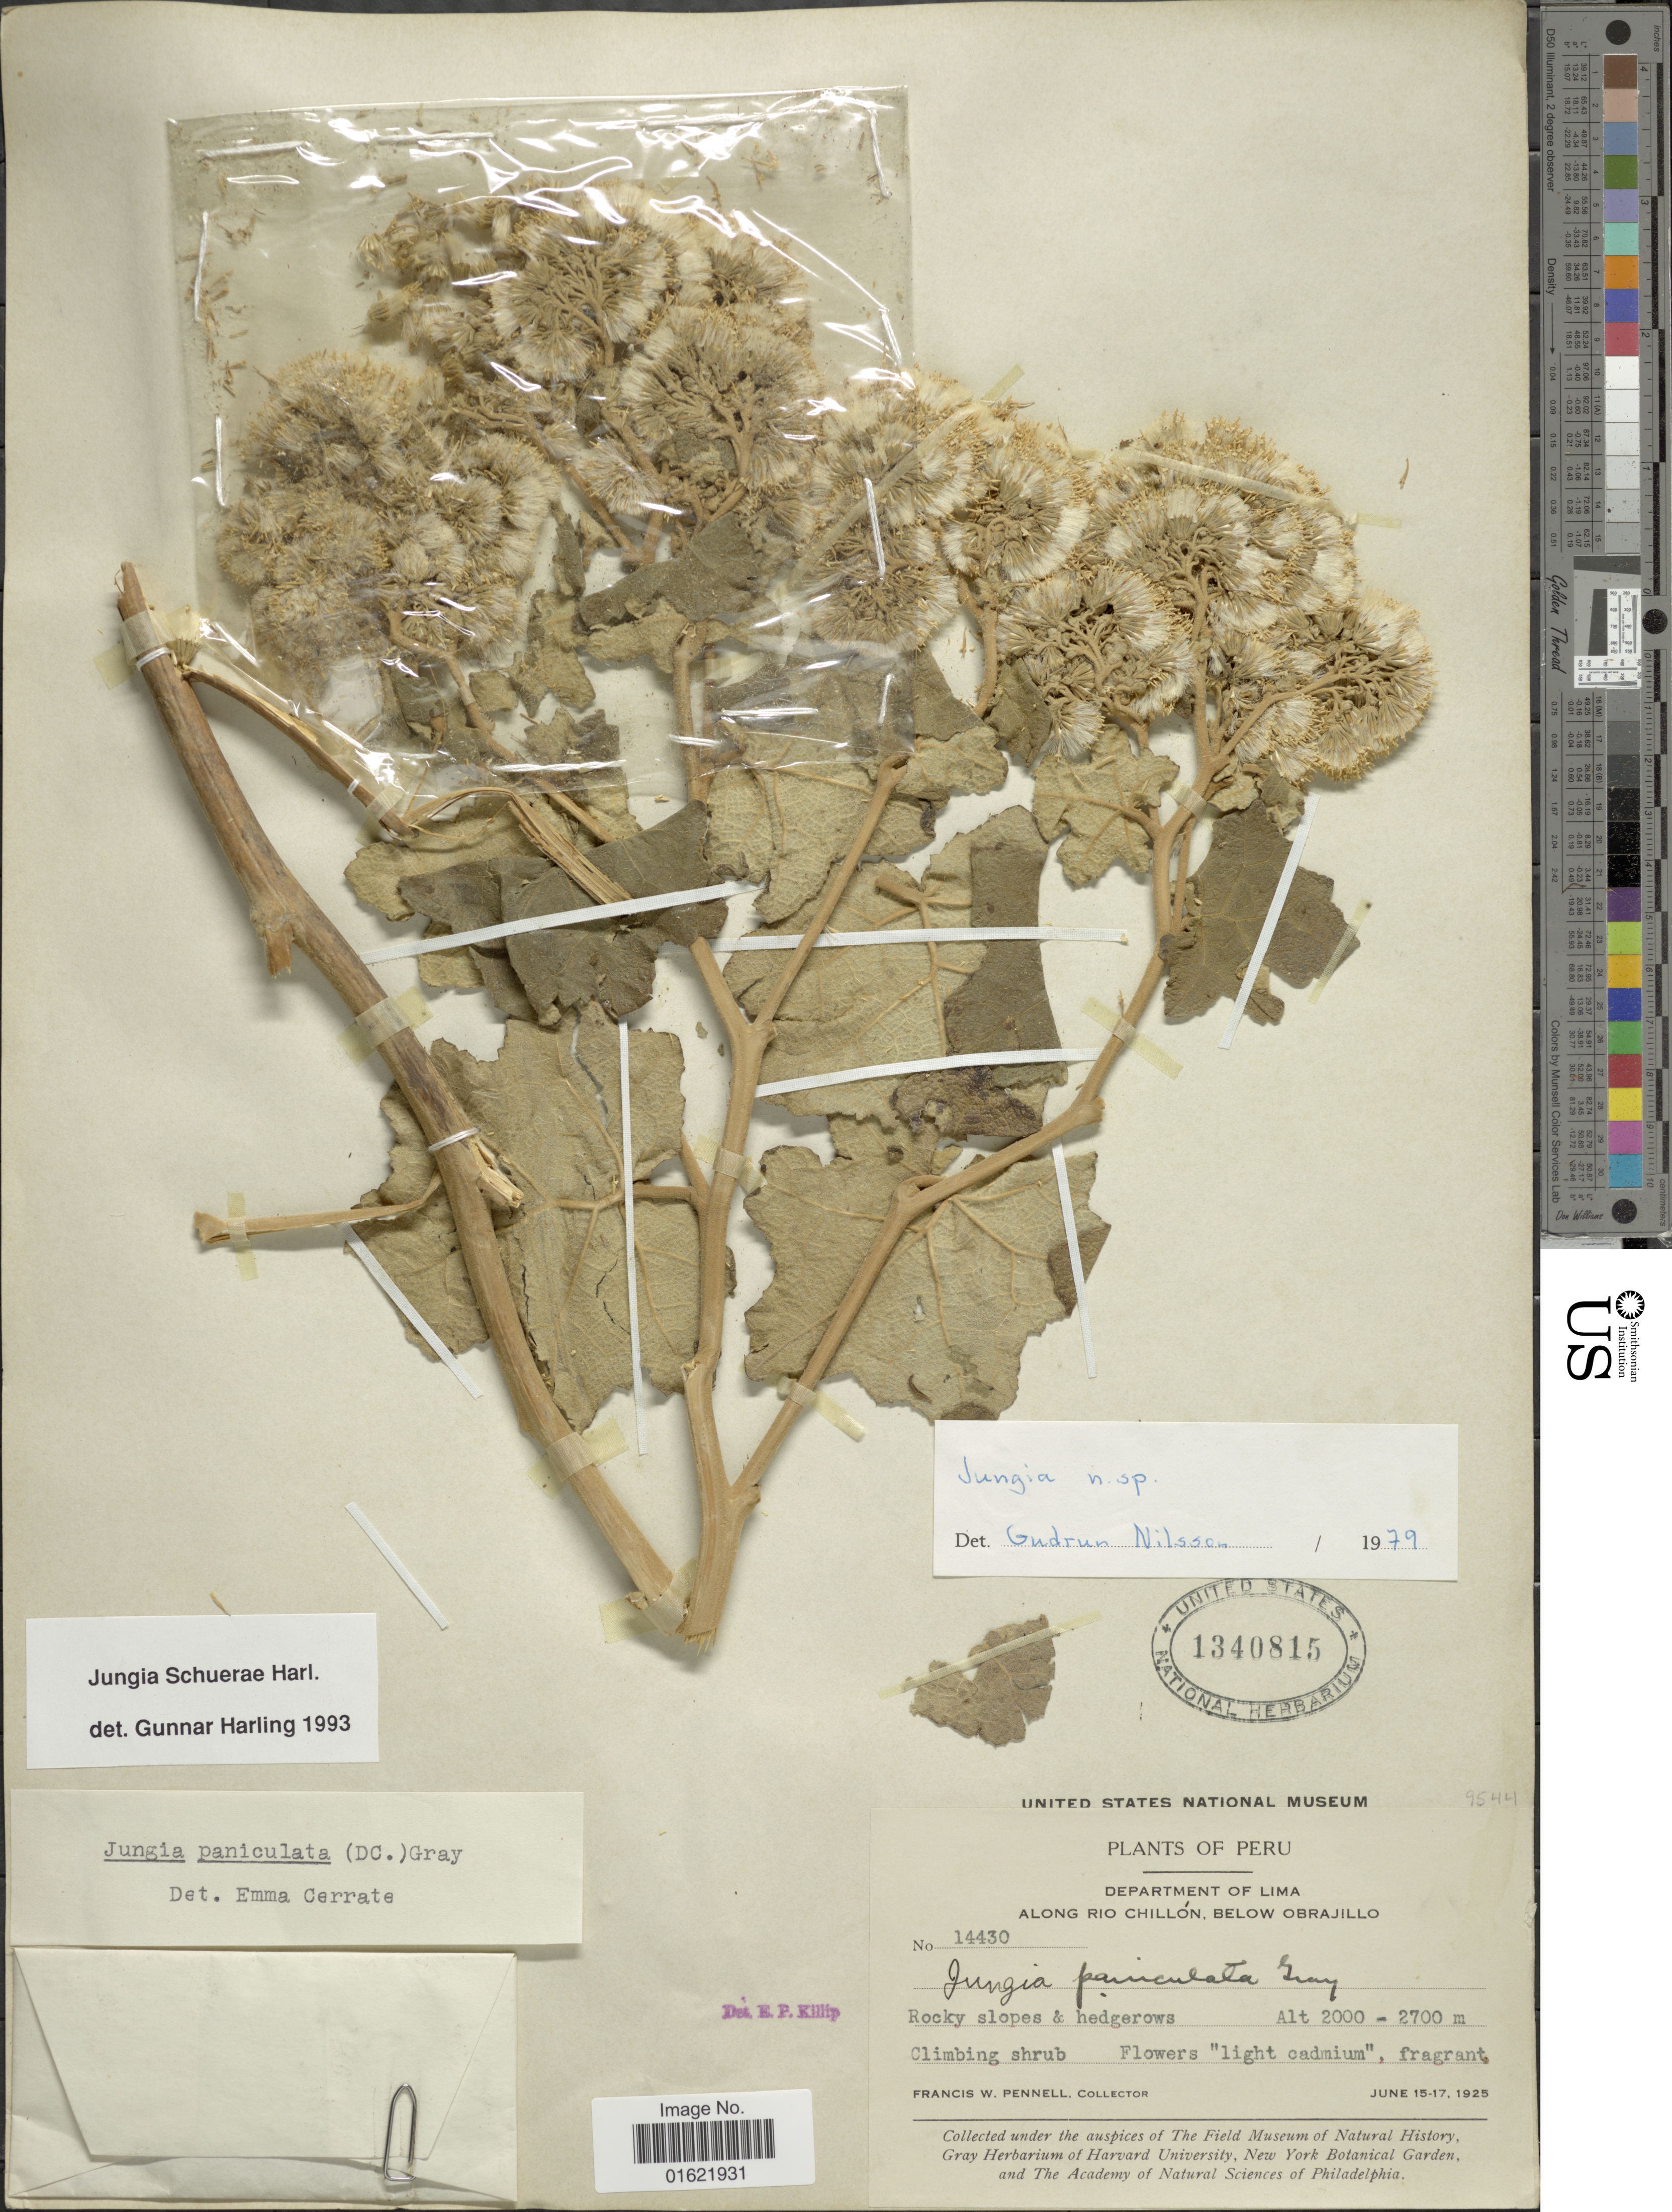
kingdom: Plantae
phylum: Tracheophyta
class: Magnoliopsida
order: Asterales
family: Asteraceae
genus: Jungia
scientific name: Jungia schuerae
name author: Harling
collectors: F. W. Pennell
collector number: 14430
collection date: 1925-06-15/1925-06-17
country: Peru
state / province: Lima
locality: Along Rio Chillon, below Obrajillo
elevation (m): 2000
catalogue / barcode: US 1340815